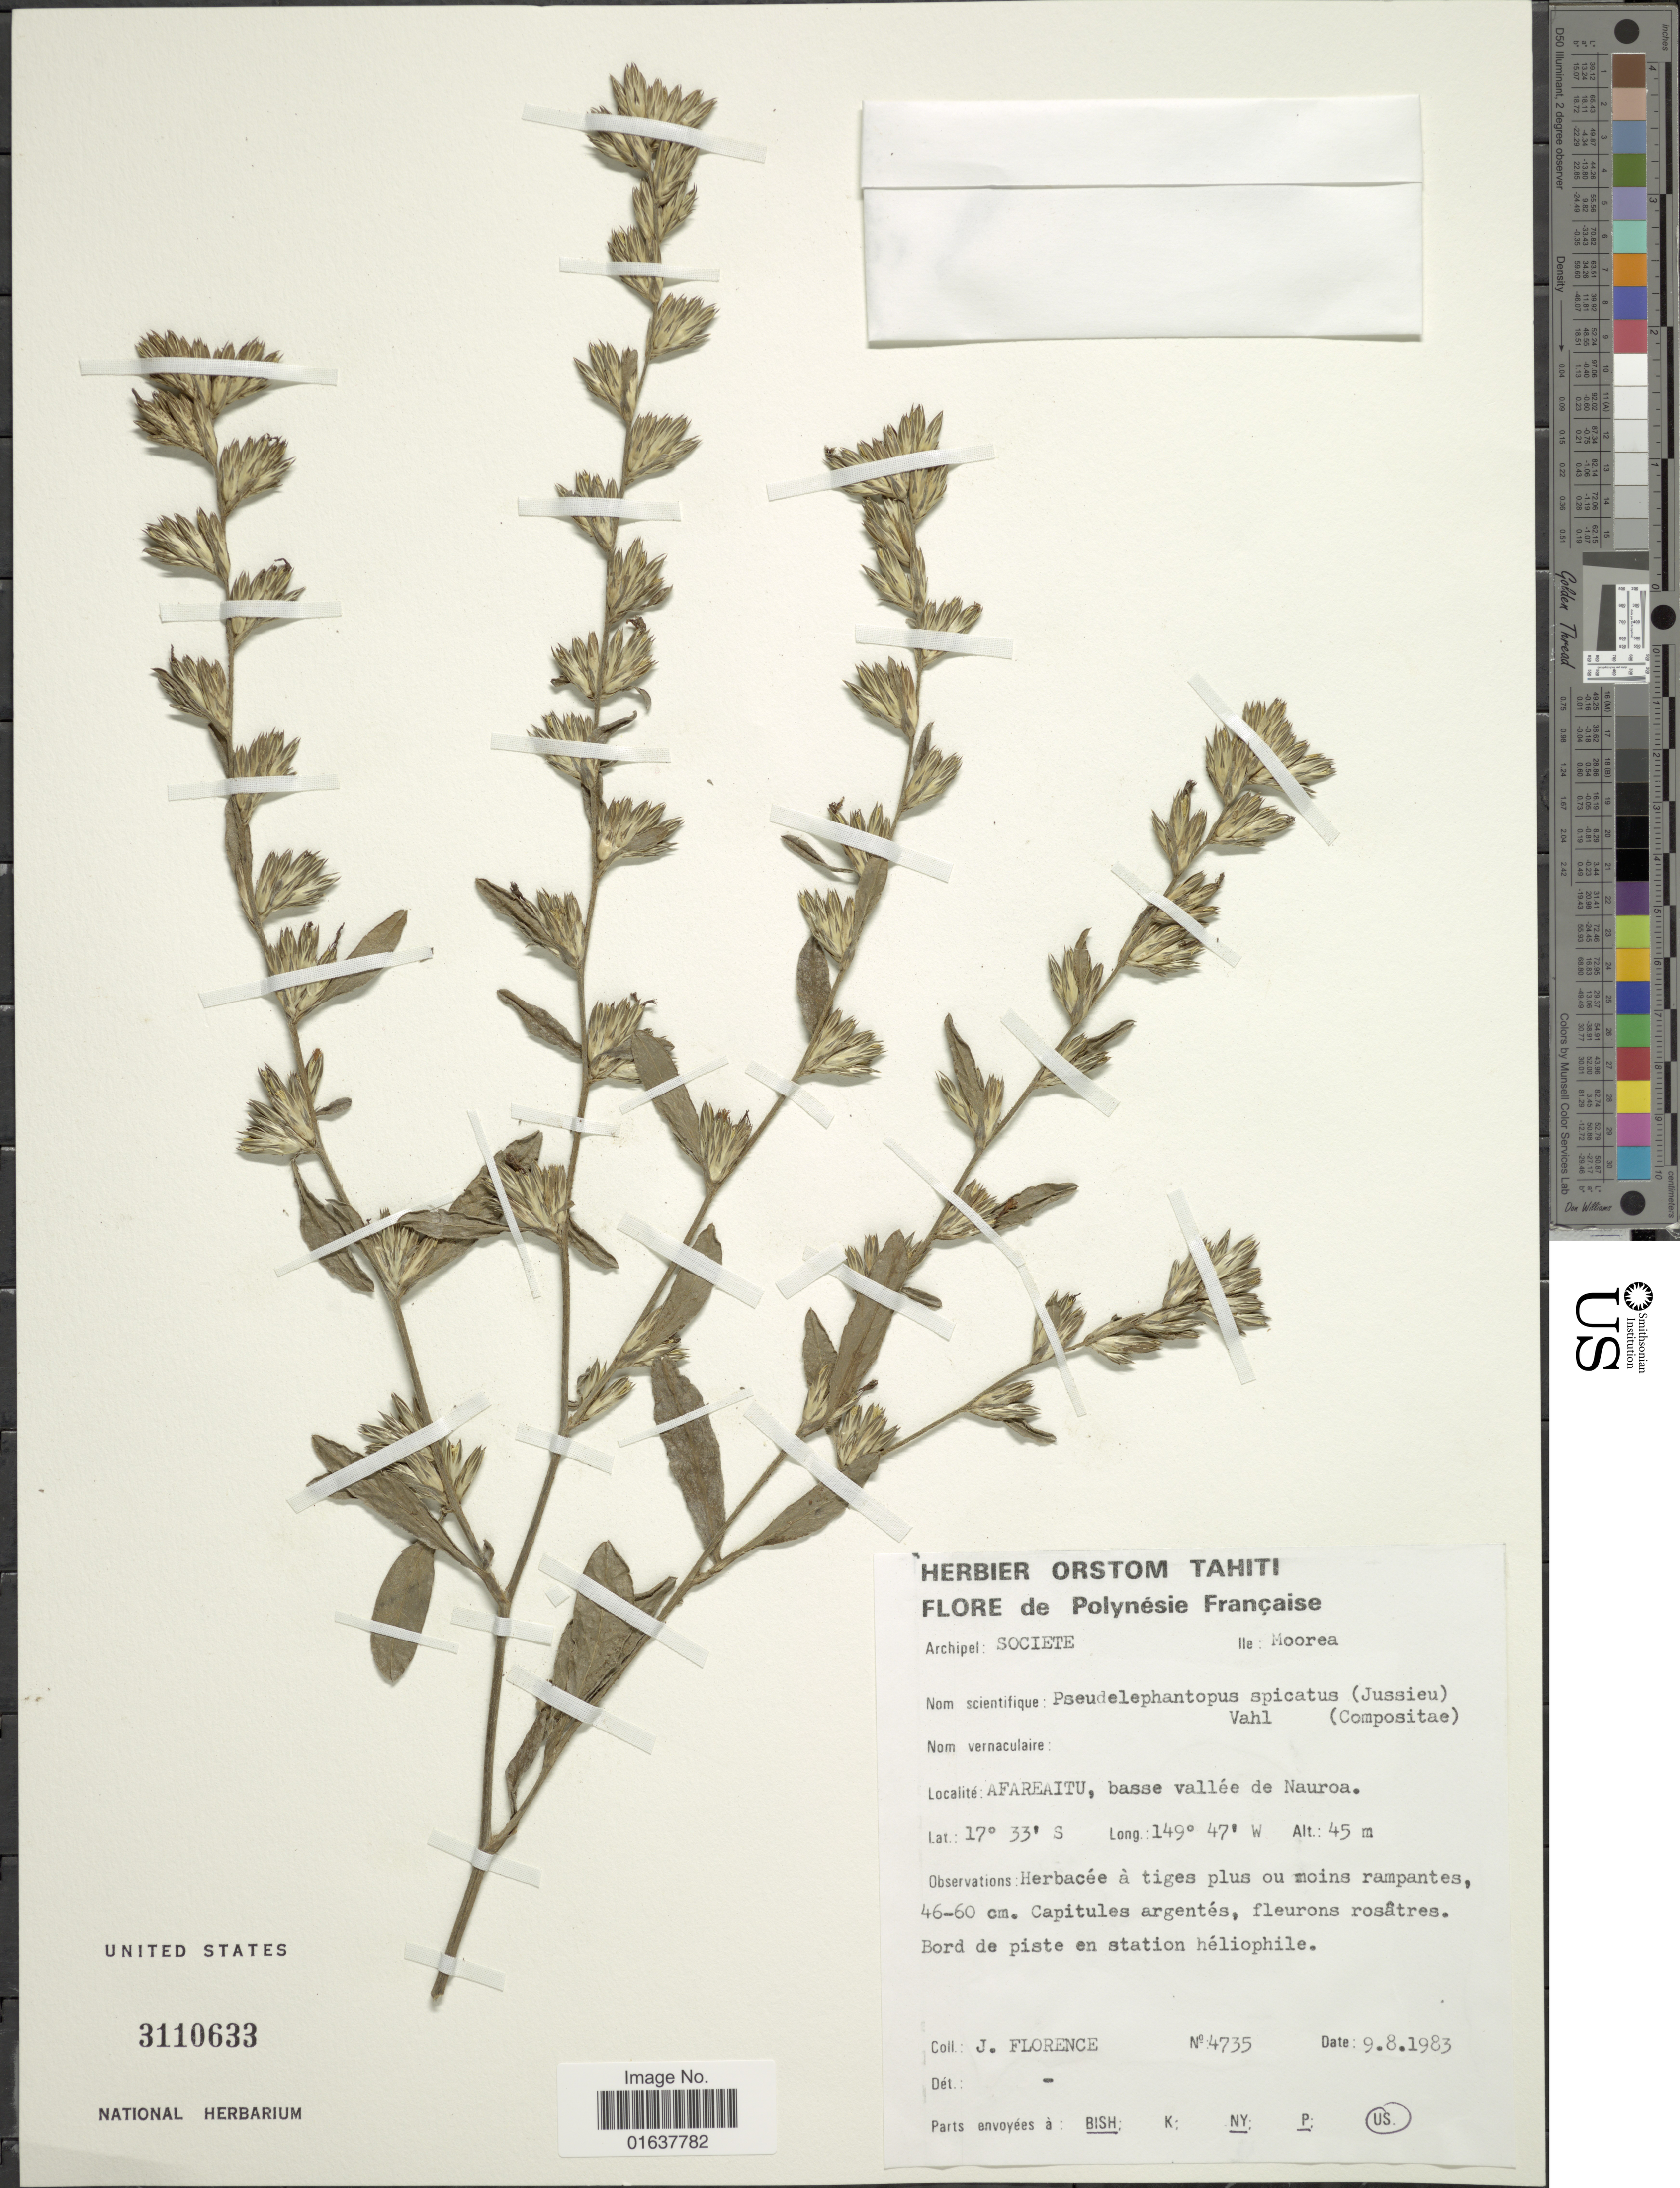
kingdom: Plantae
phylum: Tracheophyta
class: Magnoliopsida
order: Asterales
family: Asteraceae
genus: Pseudelephantopus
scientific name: Pseudelephantopus spicatus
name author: (Juss. ex Aubl.) C.F. Baker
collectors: J. Florence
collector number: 4735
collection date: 1983-08-09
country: French Polynesia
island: Moorea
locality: Archipel: Societe. Ile: Moorea. Afareaitu, basse vallee de Nauroa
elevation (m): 45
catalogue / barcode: US 3110633